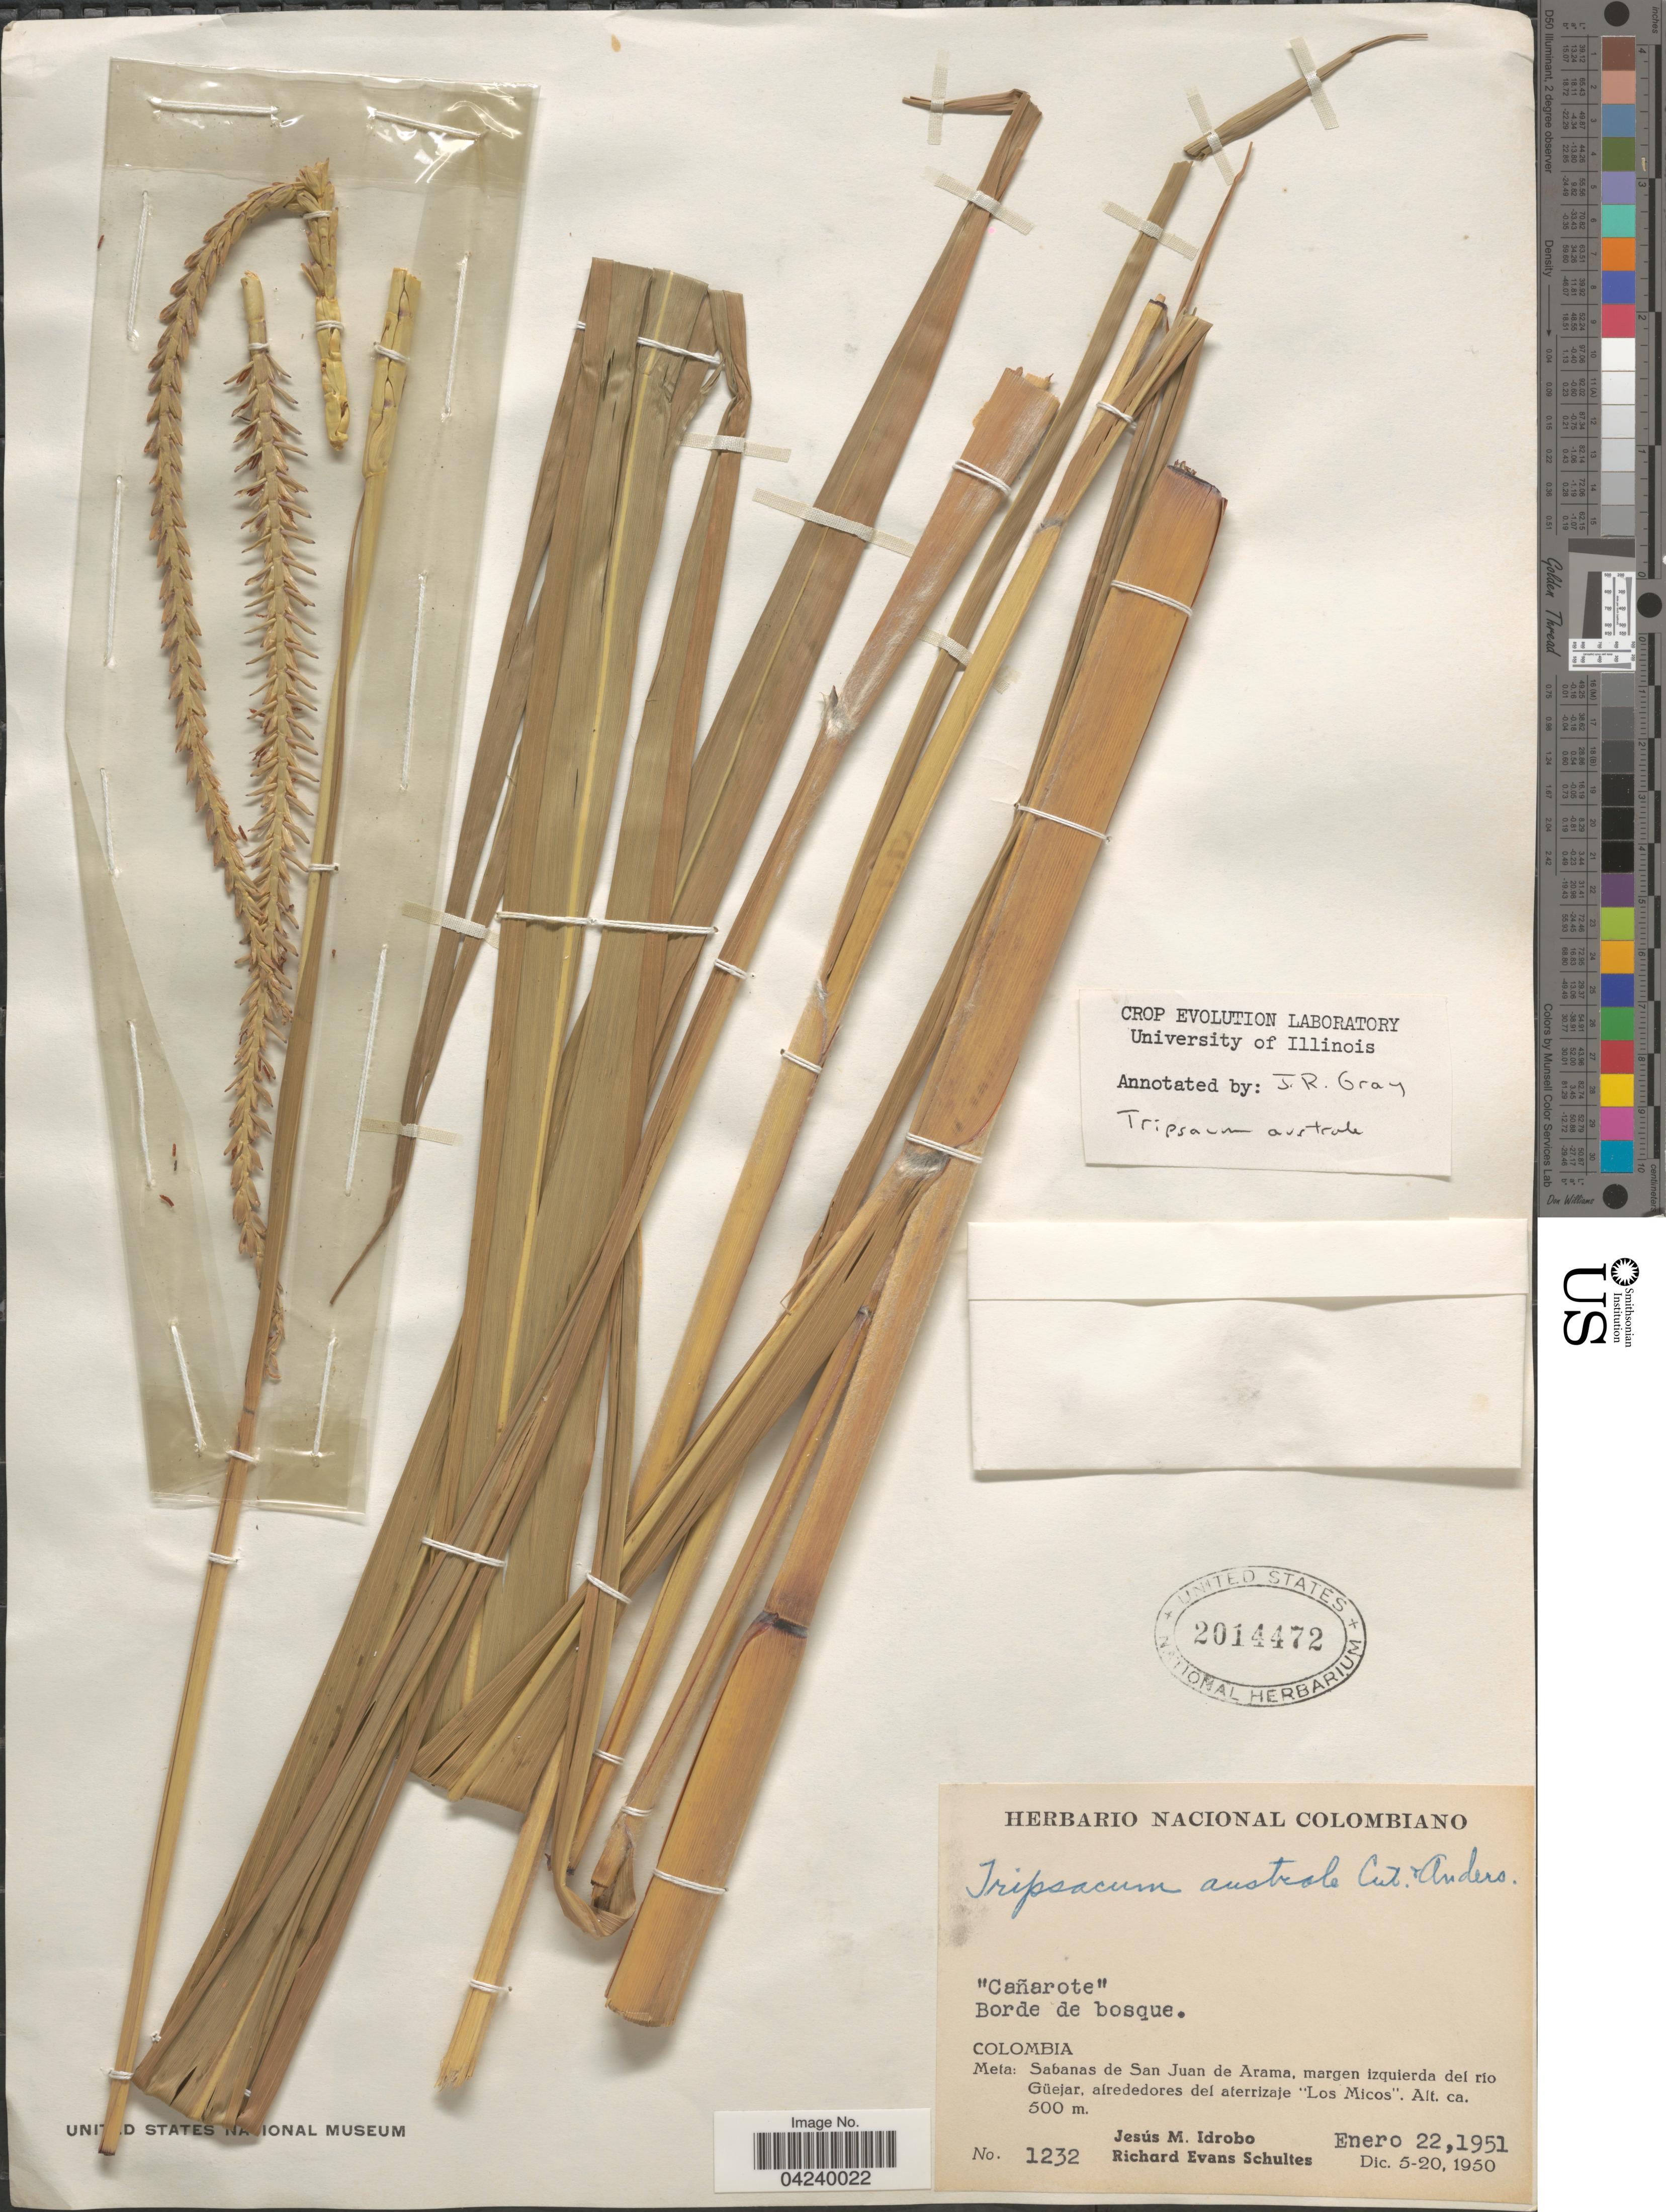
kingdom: Plantae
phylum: Tracheophyta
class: Liliopsida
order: Poales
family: Poaceae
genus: Tripsacum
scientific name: Tripsacum australe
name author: H.C. Cutler & E.S. Anderson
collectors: J. M. Idrobo & R. E. Schultes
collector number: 1232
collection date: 1951-01-22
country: Colombia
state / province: Meta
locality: Sabanas de San Juan de Arama, margen izquierda del rio Güejar, alrededores del aterrizaje "Los Micos".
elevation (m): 500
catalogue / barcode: US 2014472